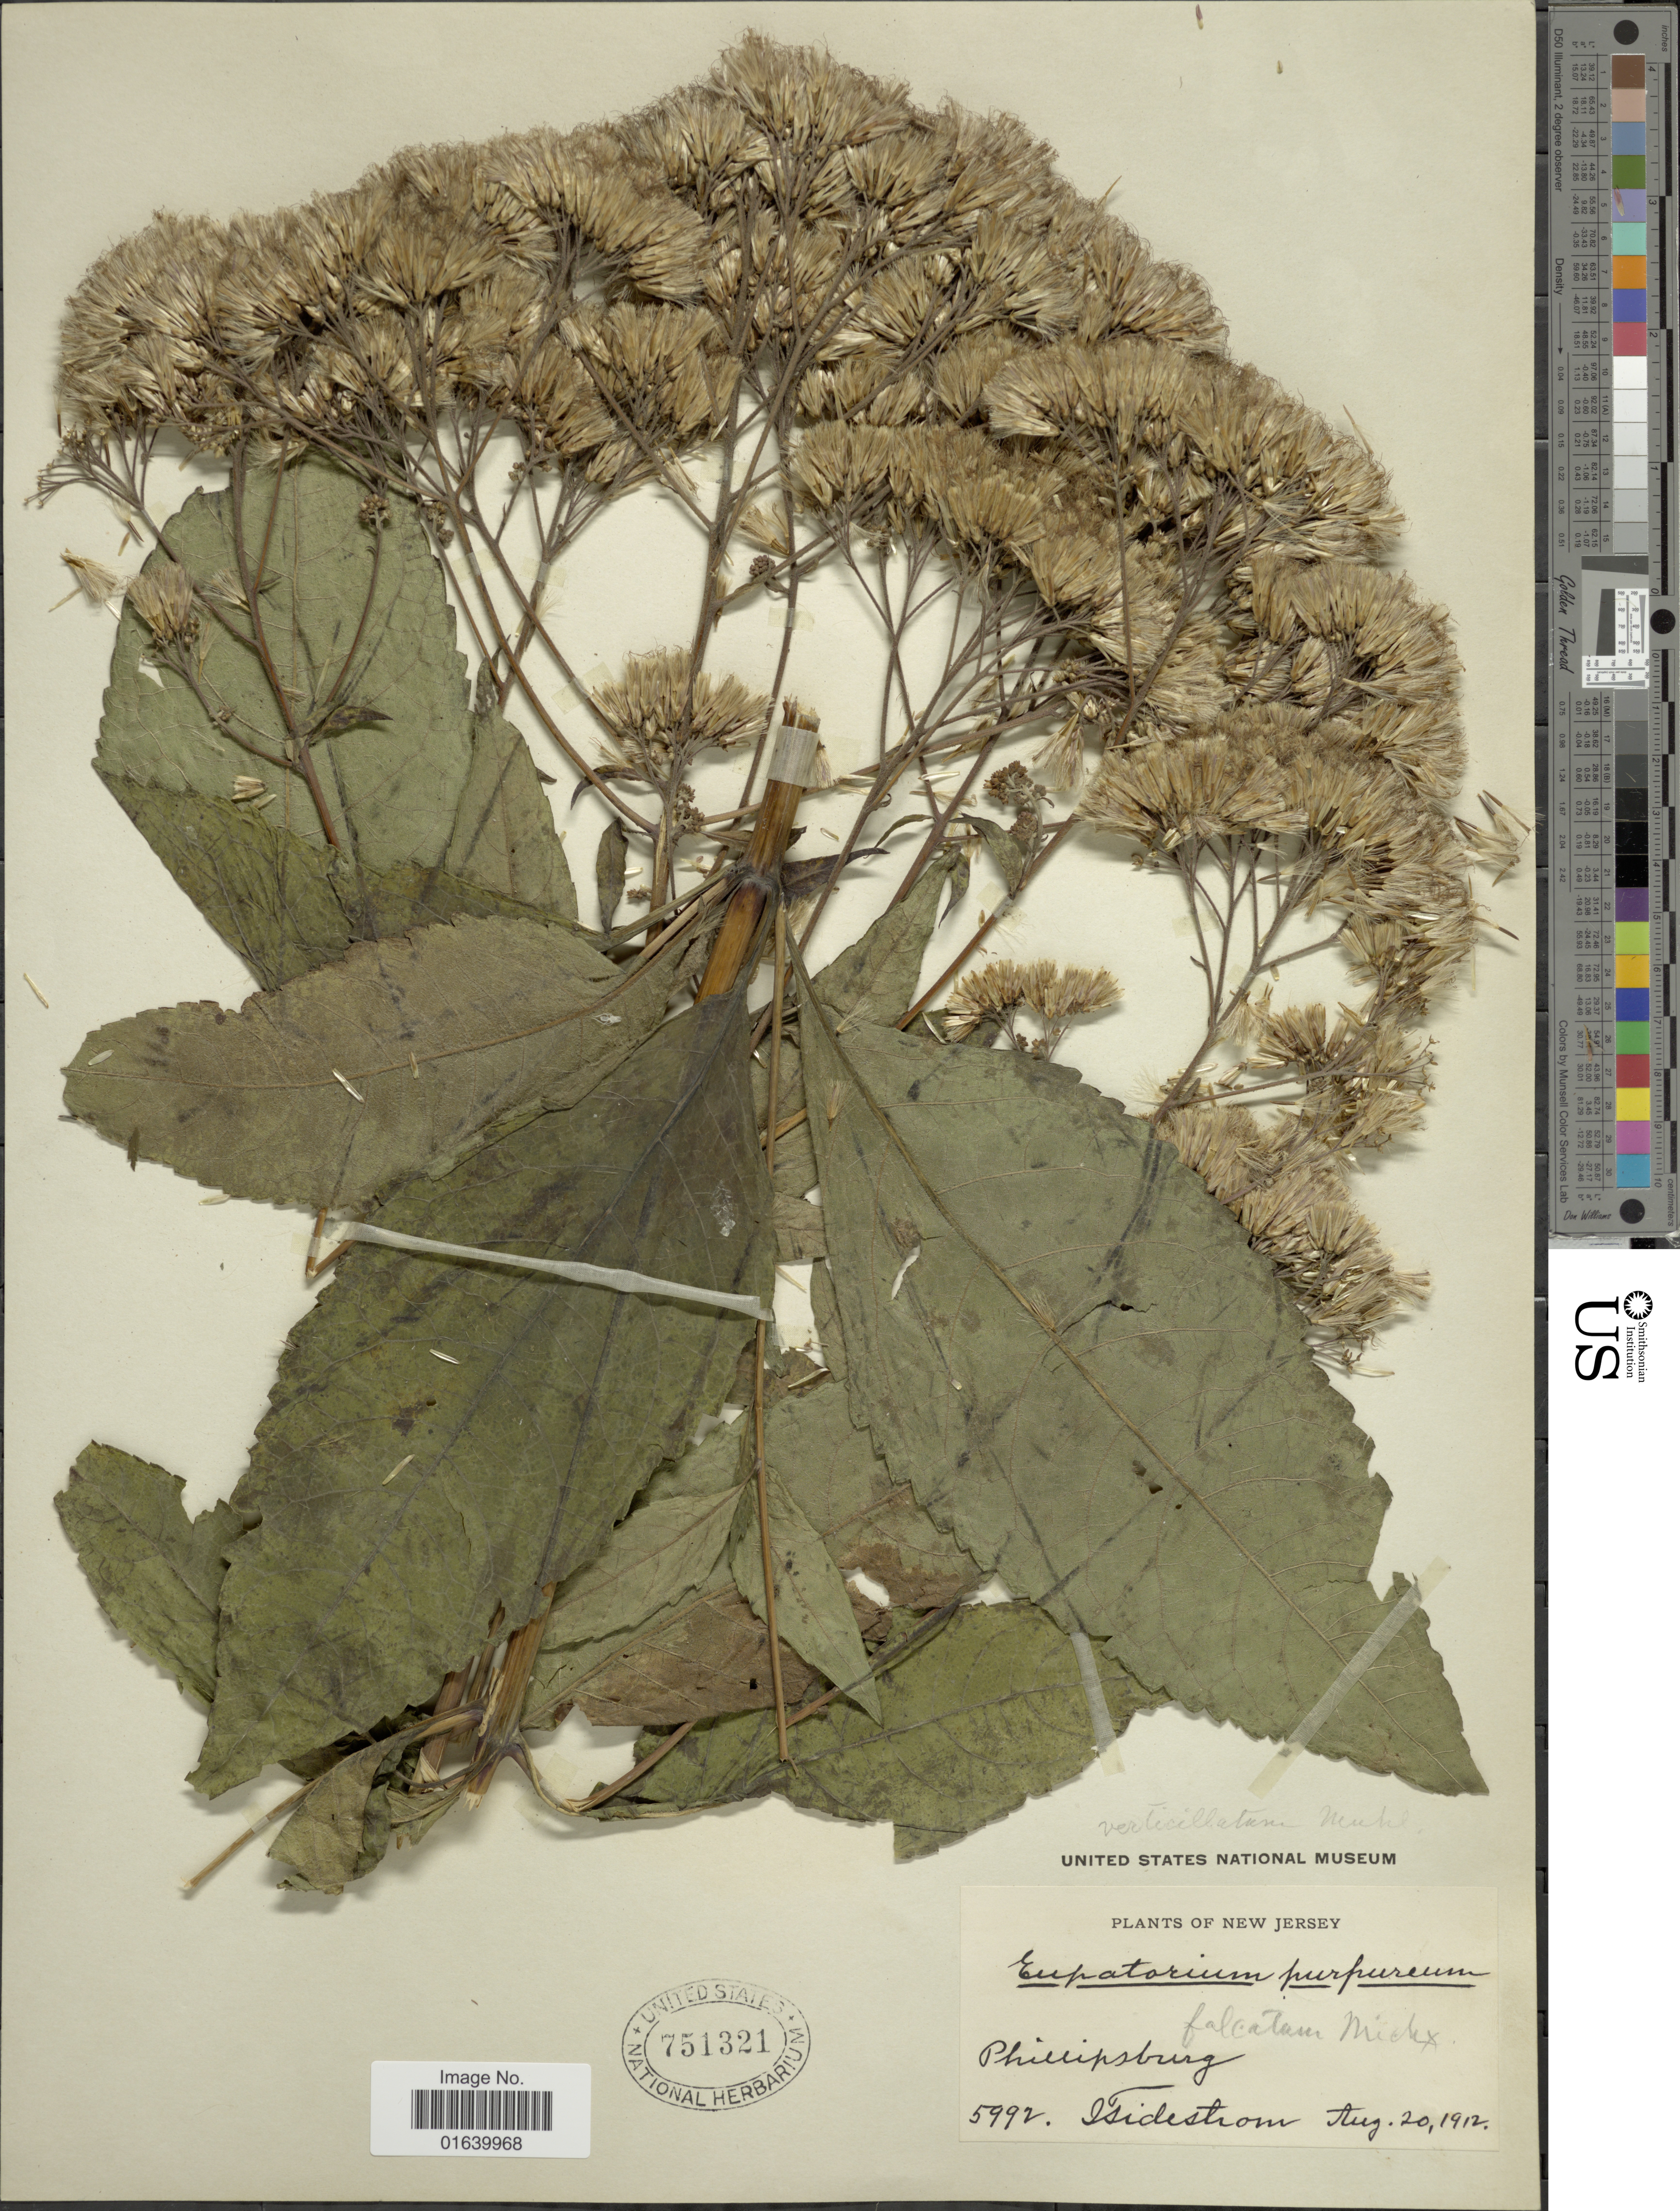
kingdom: Plantae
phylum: Tracheophyta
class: Magnoliopsida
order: Asterales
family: Asteraceae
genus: Eupatorium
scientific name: Eupatorium purpureum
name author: (L.) E.E. Lamont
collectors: I. Tidestorm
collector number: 5992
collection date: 1912-08-20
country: United States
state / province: New Jersey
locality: New Jersey, Phillipsburg.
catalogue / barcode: US 751321